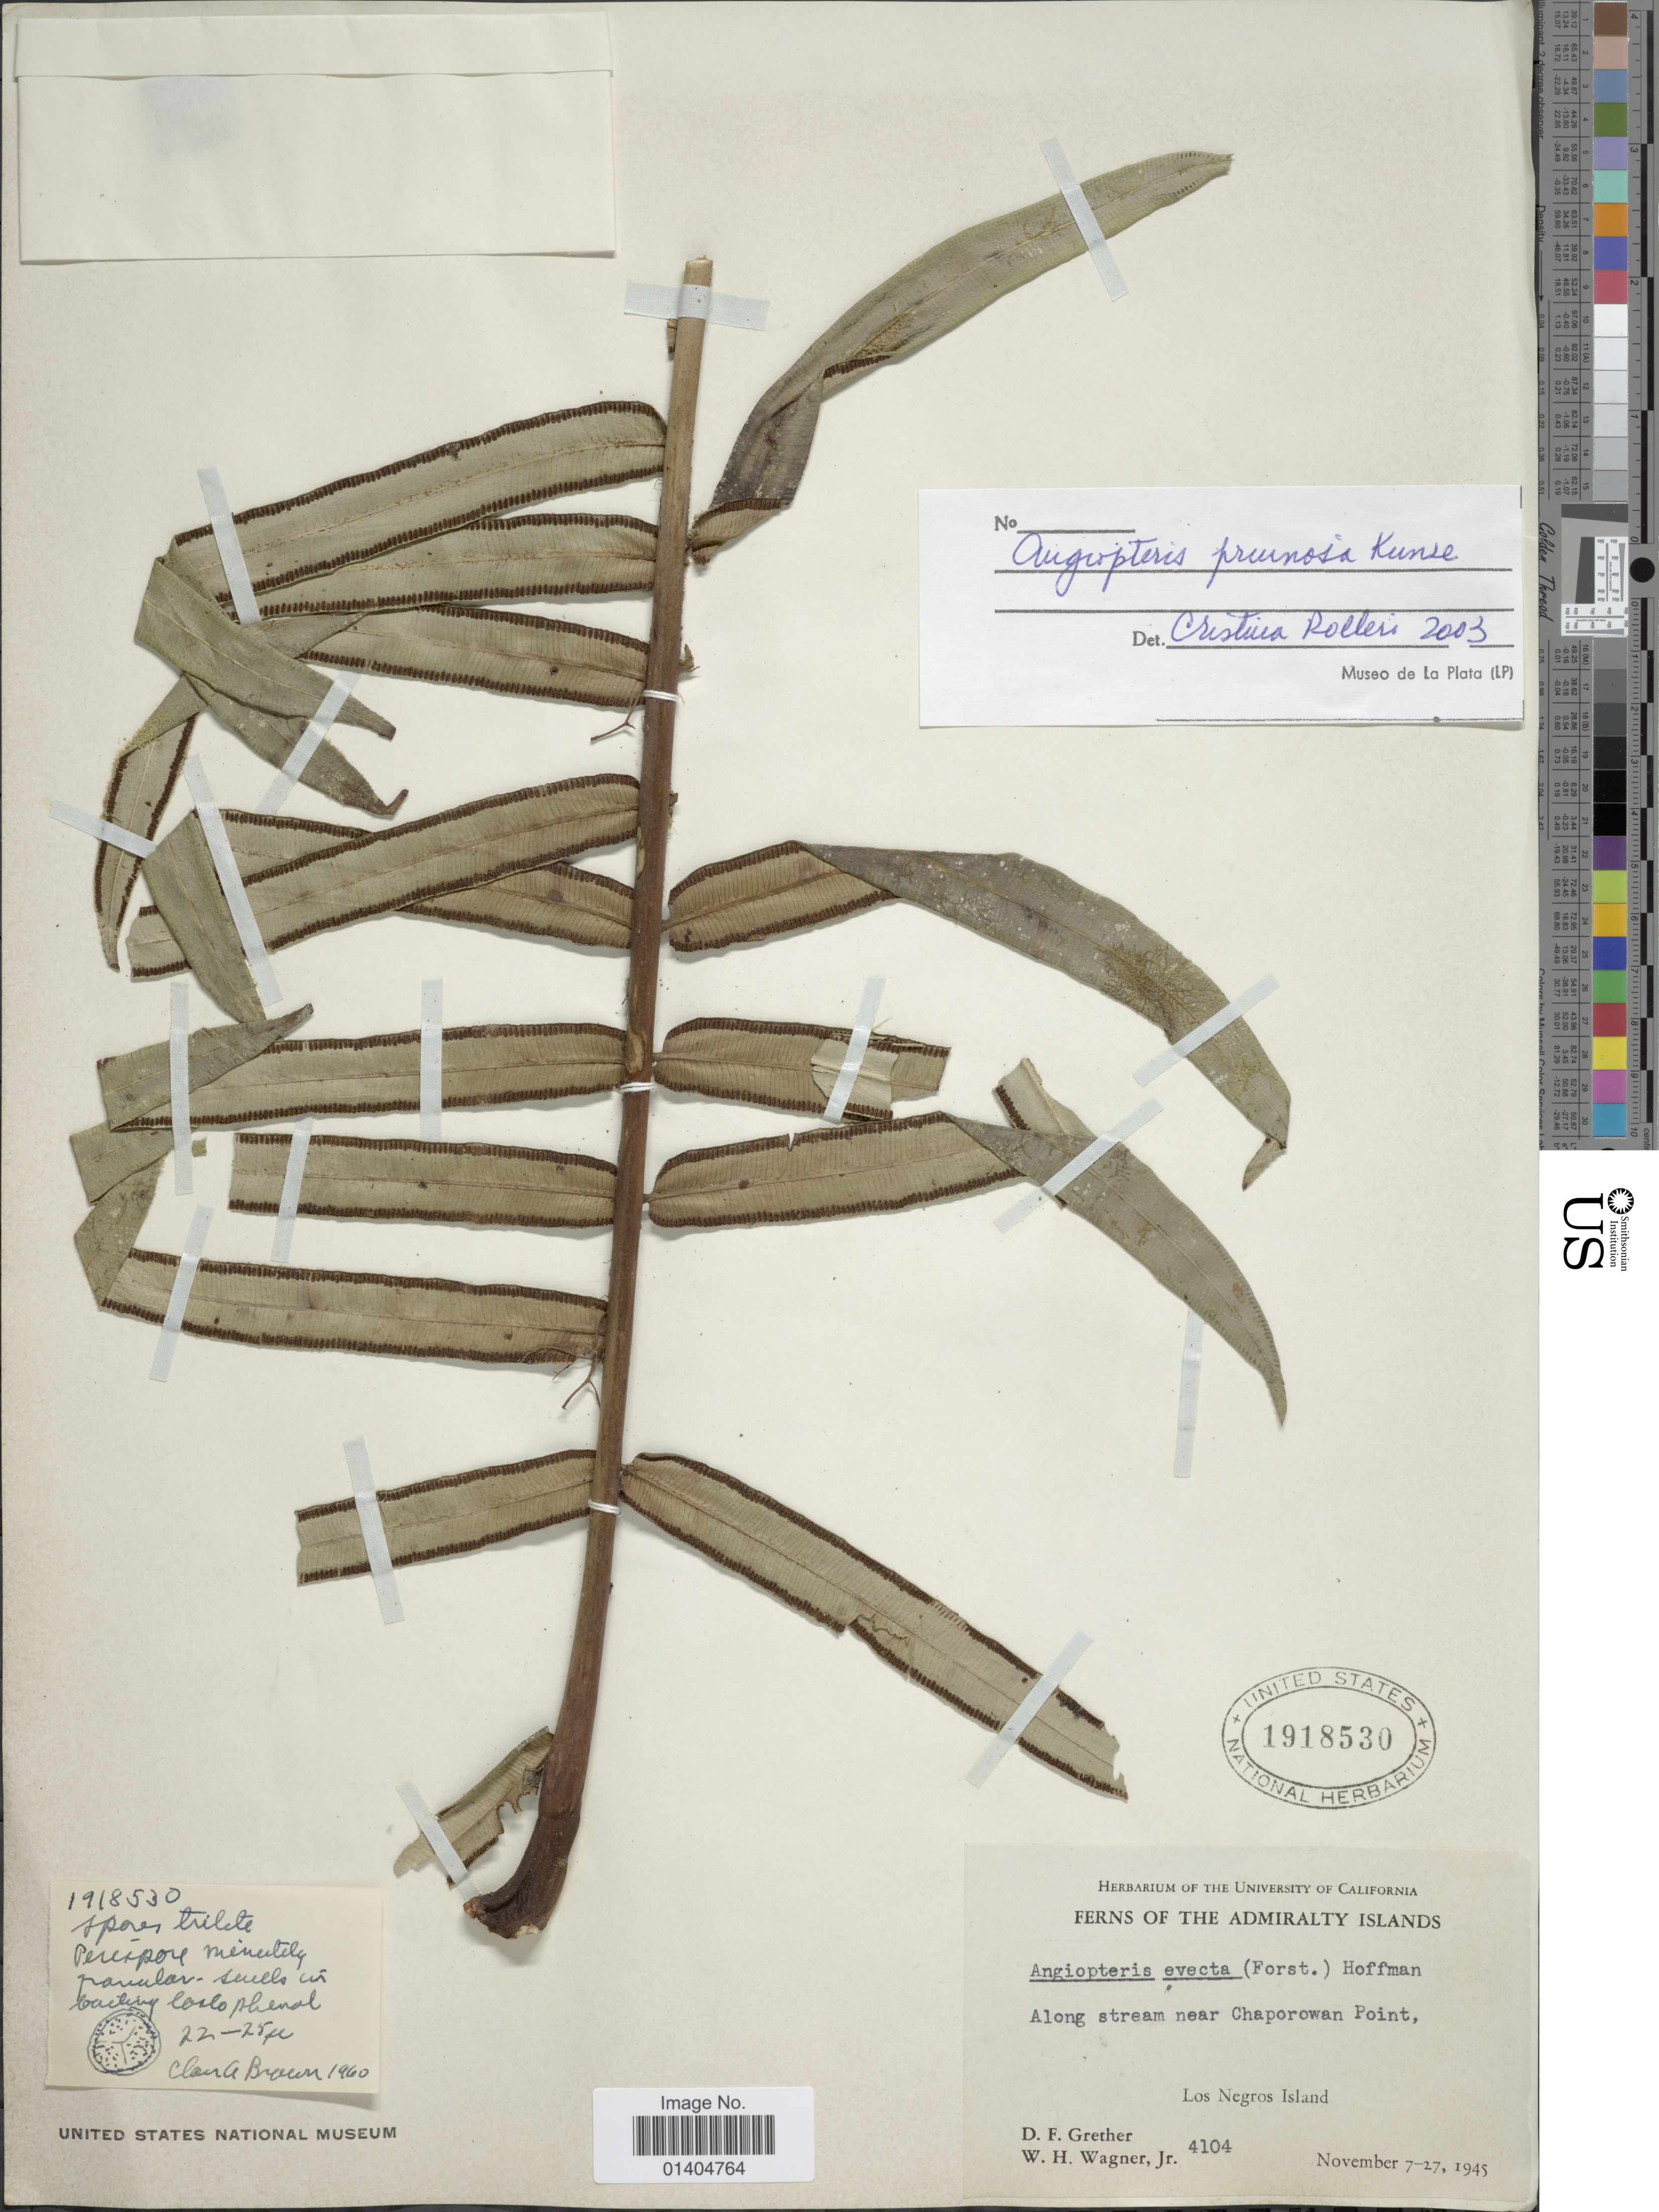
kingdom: Plantae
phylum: Tracheophyta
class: Polypodiopsida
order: Marattiales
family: Marattiaceae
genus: Angiopteris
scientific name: Angiopteris pruinosa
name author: Kunze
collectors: D. F. Grether & W. H. Wagner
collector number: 4104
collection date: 1945-11-07/1945-11-27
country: Papua New Guinea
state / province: Manus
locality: The Admiralty Islands Along stream near Chaporowan Point Los Negros Island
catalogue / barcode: US 1918530